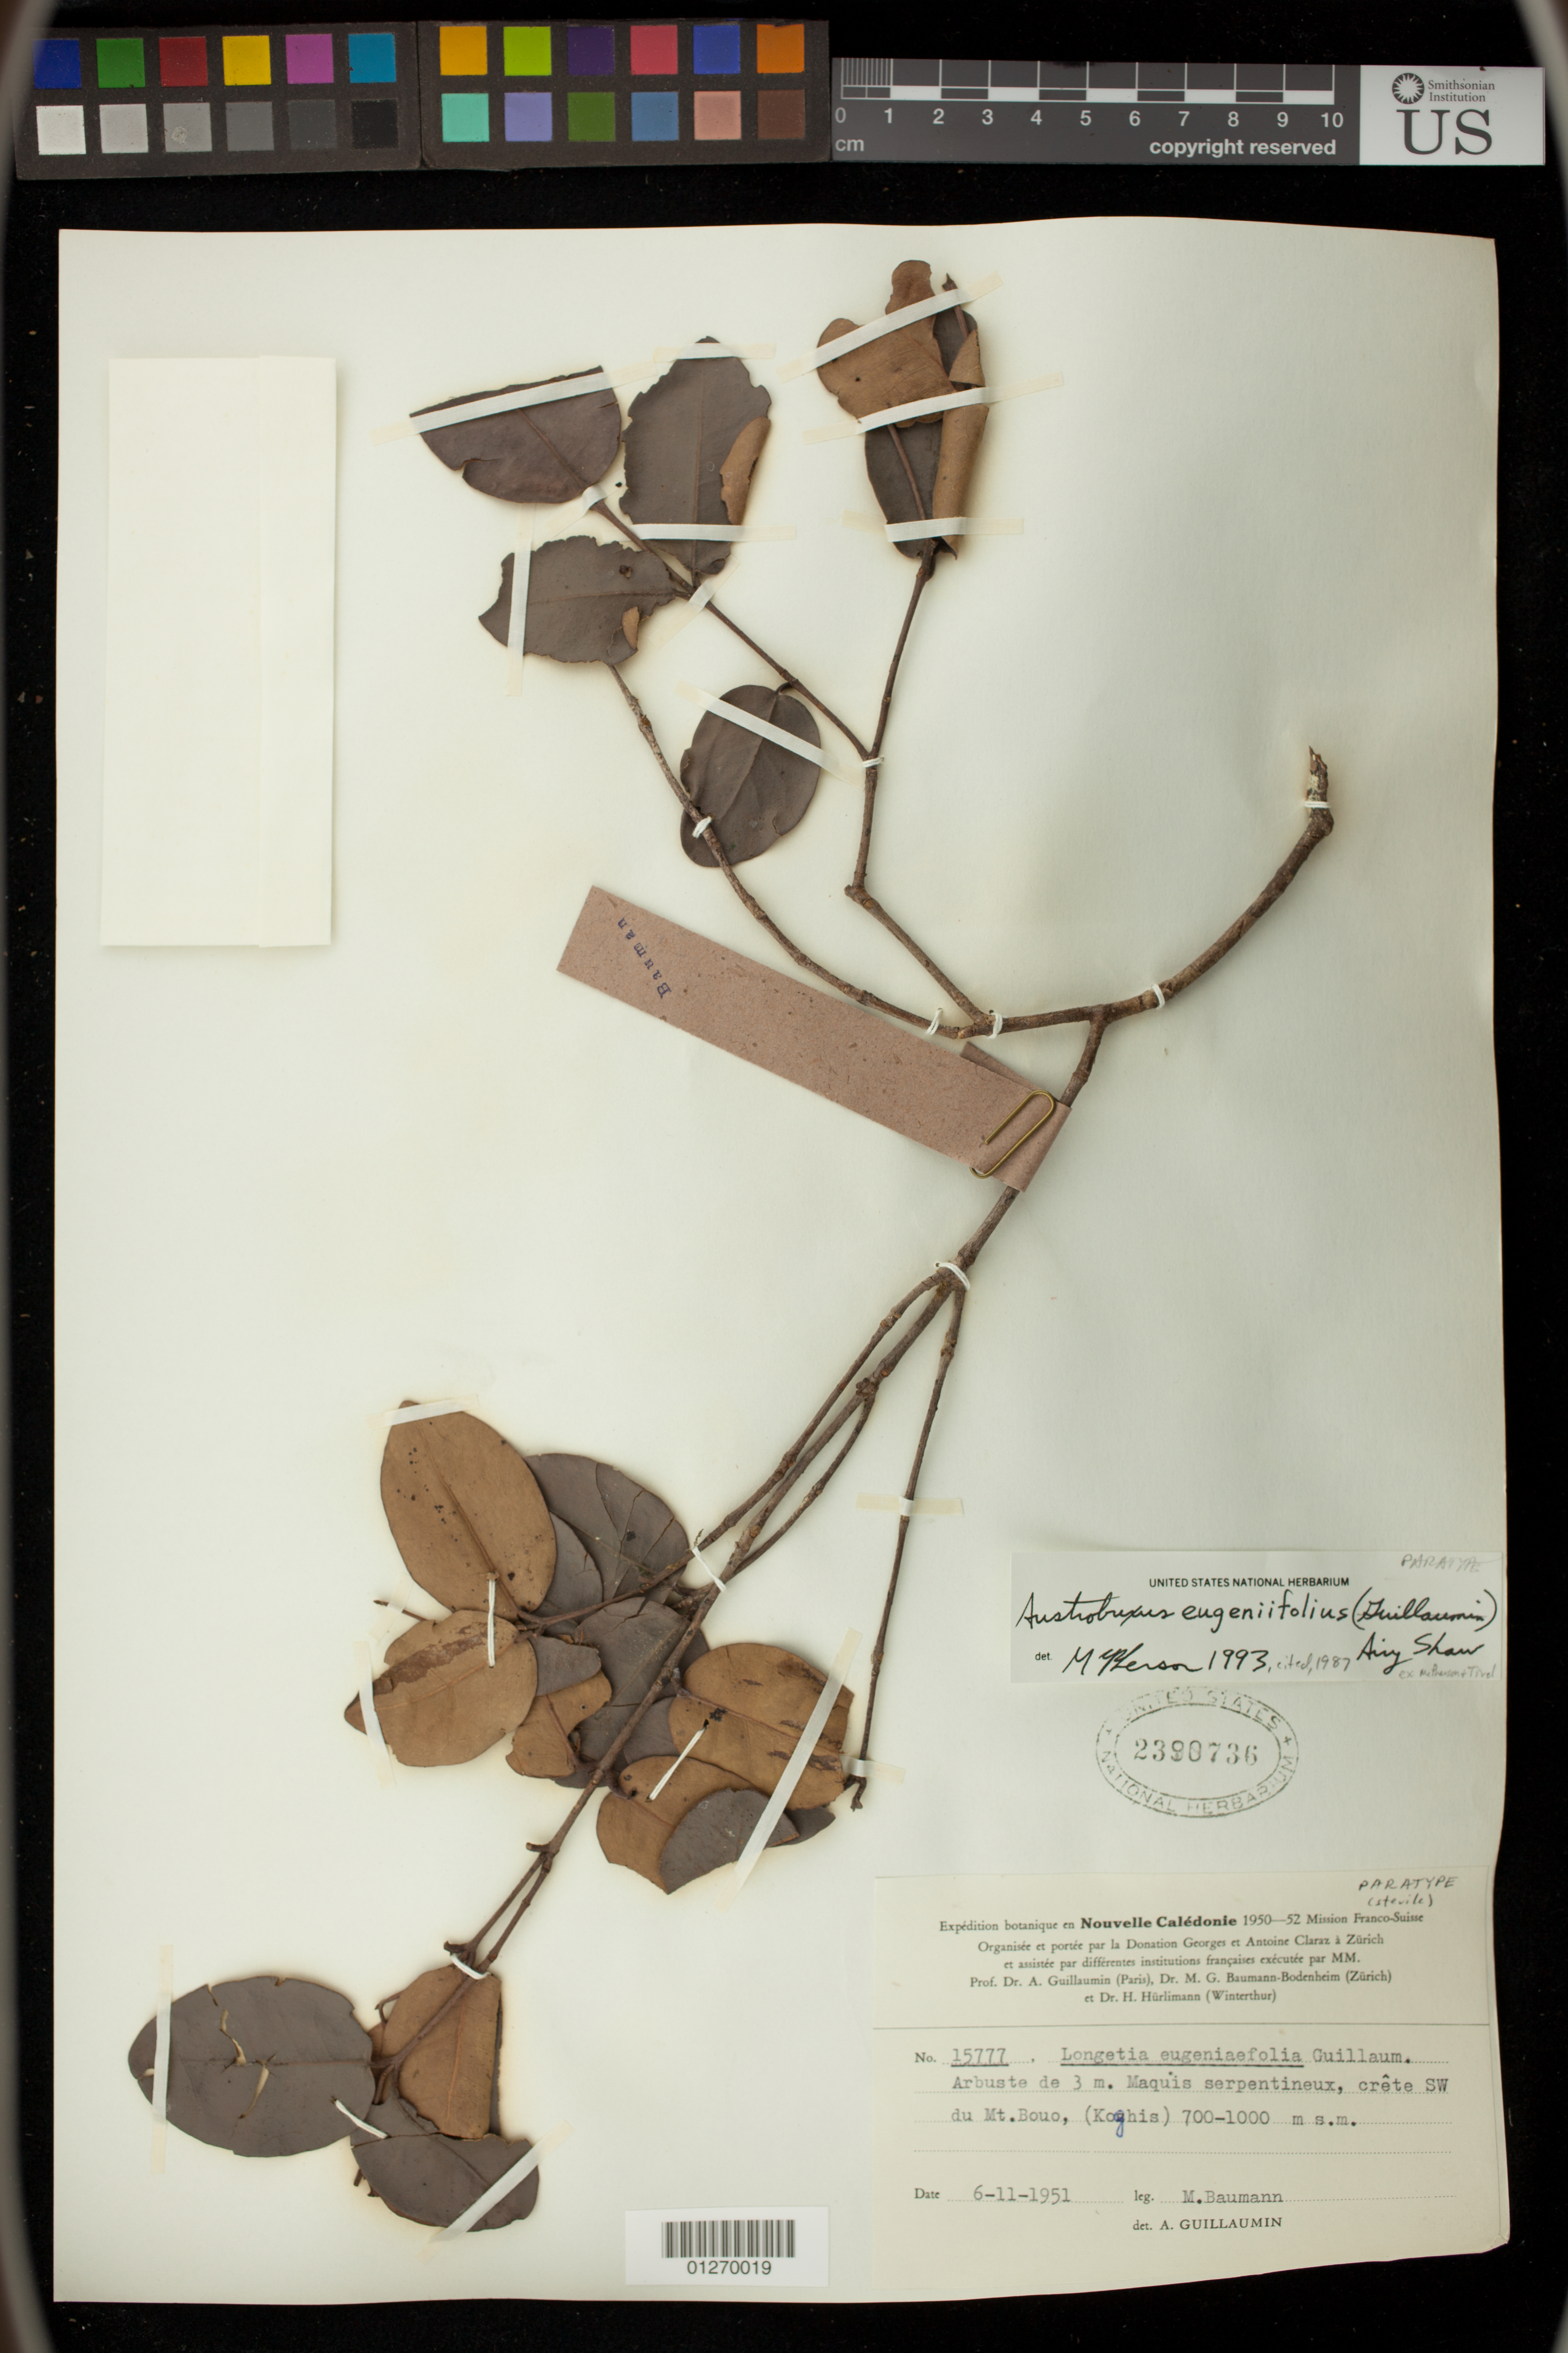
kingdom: Plantae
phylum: Tracheophyta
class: Magnoliopsida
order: Malpighiales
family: Picrodendraceae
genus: Austrobuxus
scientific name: Austrobuxus eugeniifolius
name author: Airy Shaw ex McPherson & Tirel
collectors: M. Baumann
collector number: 15777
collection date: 1951-11-06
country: New Caledonia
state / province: South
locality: crete SW du Mt.Bouo, (Kogis) [Dumbea]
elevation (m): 700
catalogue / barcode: US 2390736